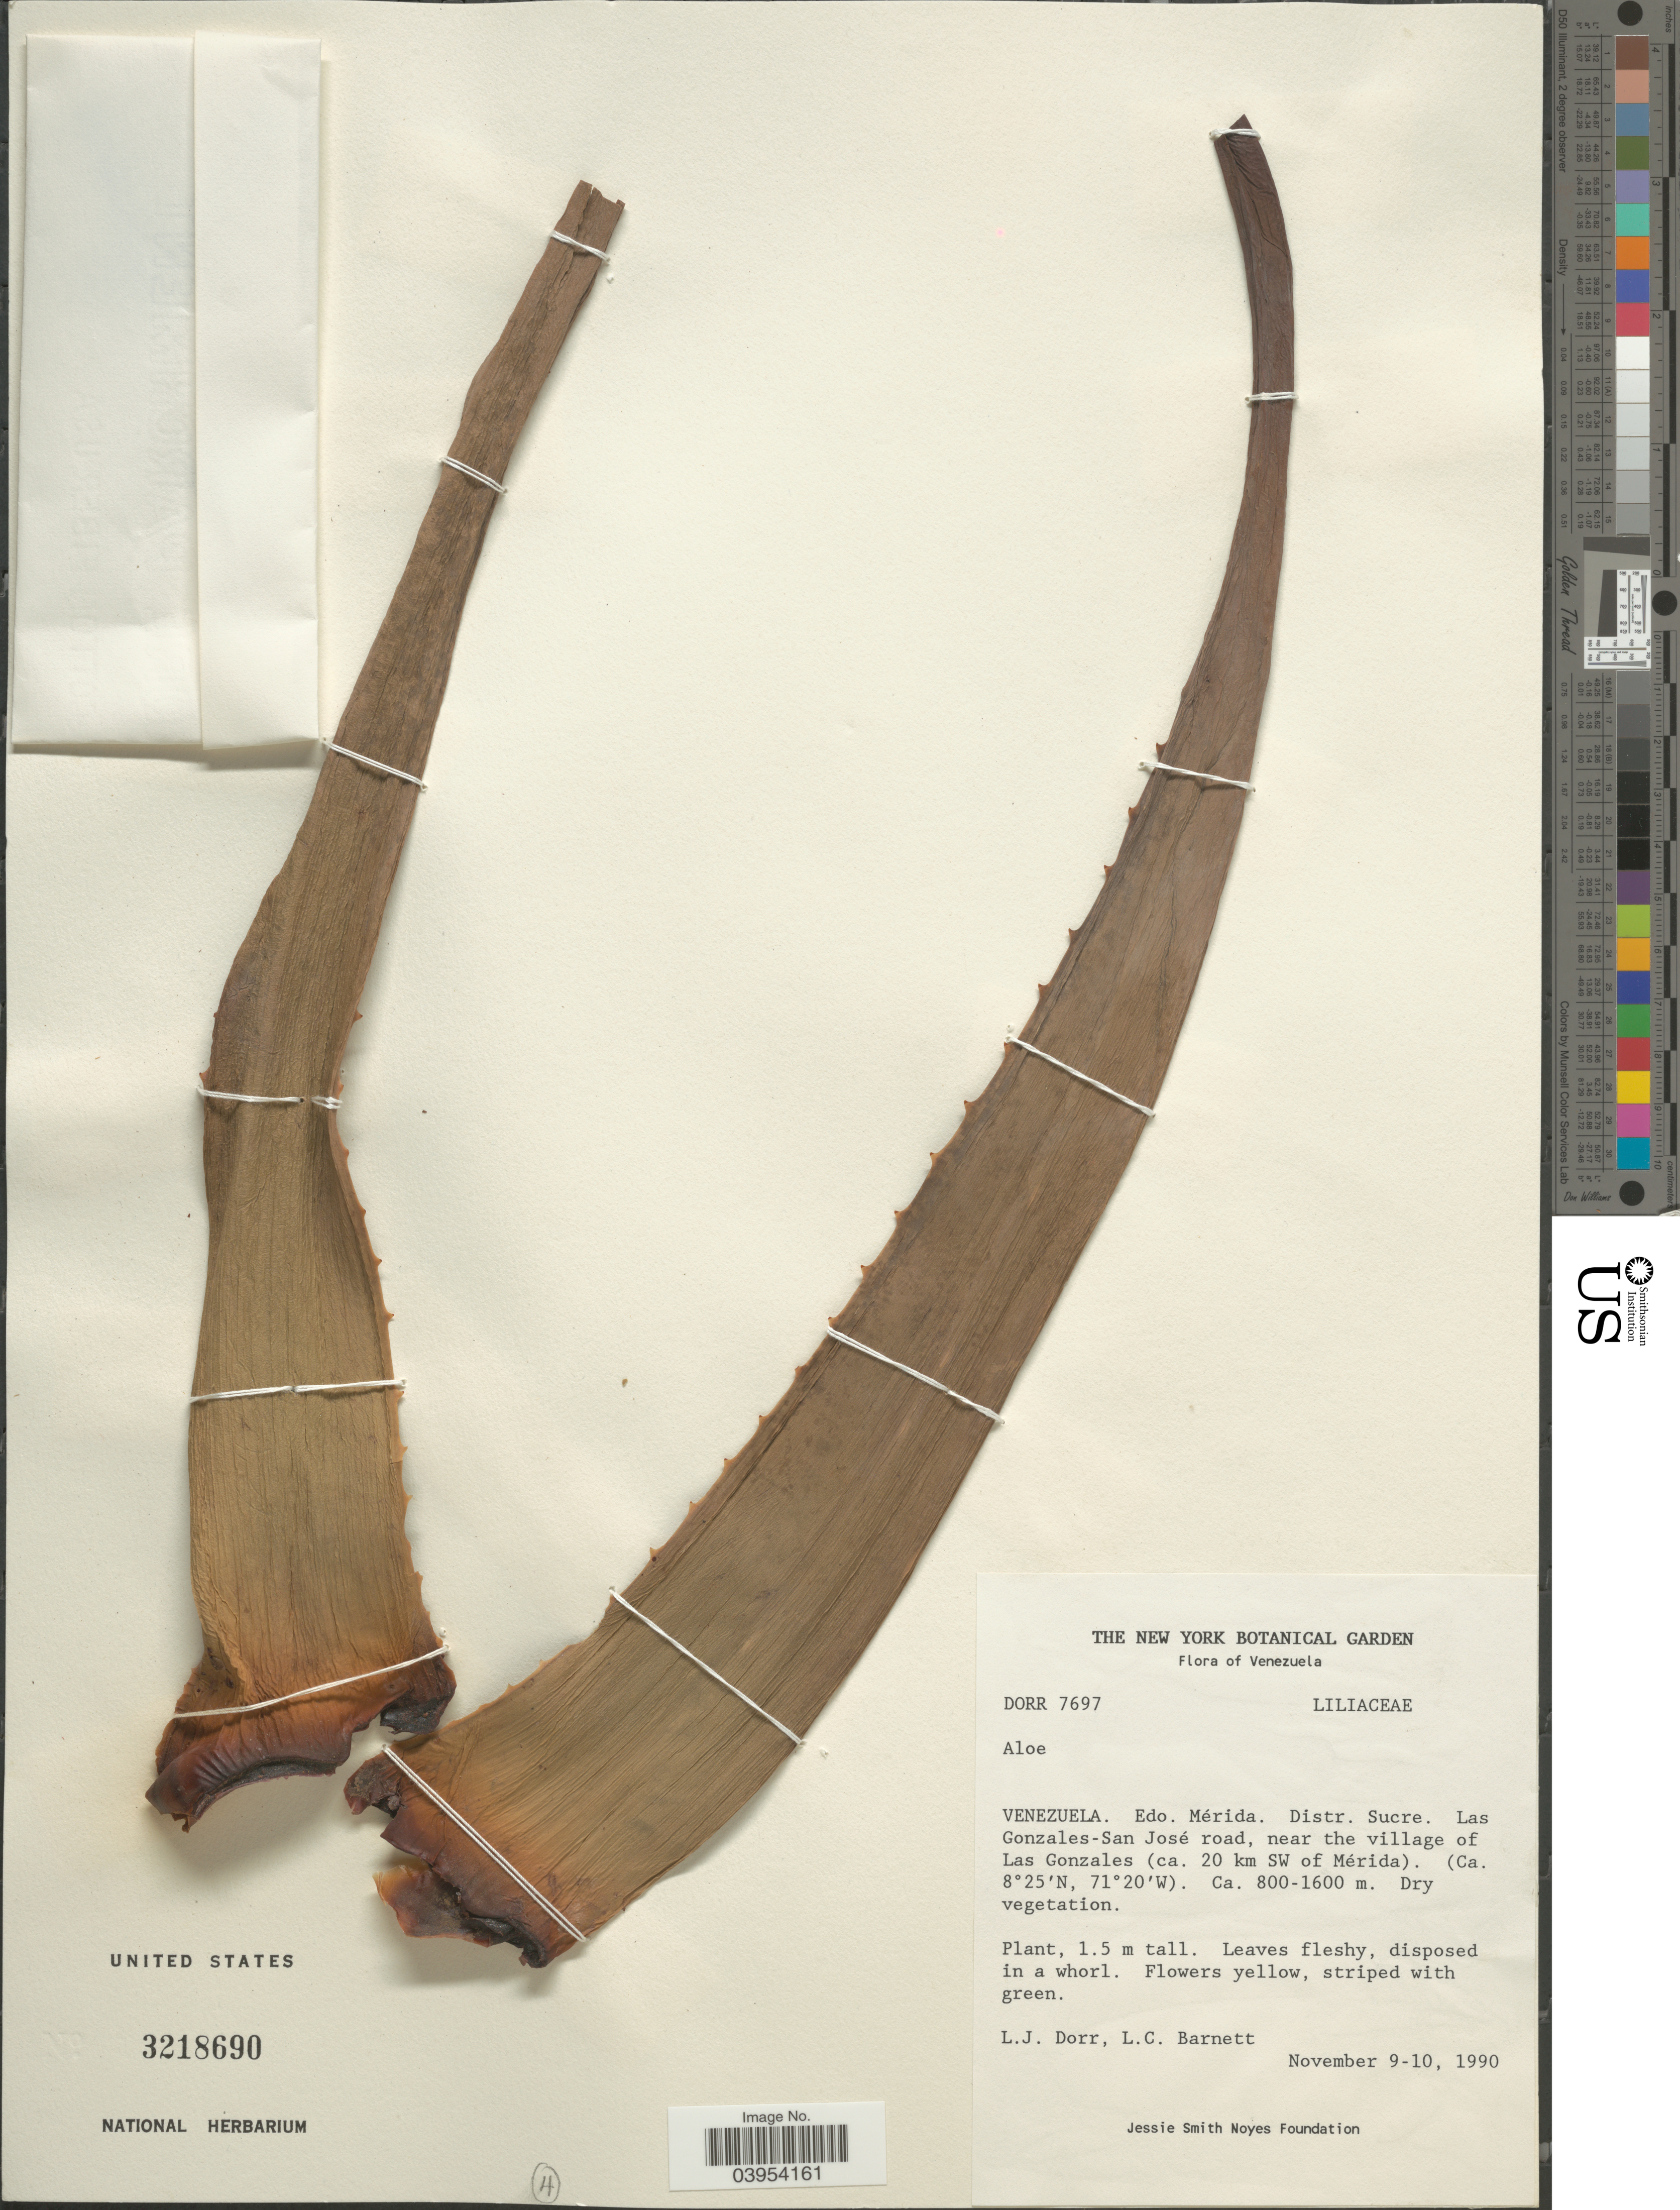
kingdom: Plantae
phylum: Tracheophyta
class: Liliopsida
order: Asparagales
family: Asphodelaceae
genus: Aloe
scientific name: Aloe vera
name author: L.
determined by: Grace, Olwen M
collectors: L. J. Dorr & L. C. Barnett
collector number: DORR7697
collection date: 1990-11-09/1990-11-10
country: Venezuela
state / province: Mérida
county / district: Sucre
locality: Las Gonzales-San Jose road, near the village of Las Gonzales (ca. 20 km SW of Merida)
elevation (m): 800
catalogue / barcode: US 3218690